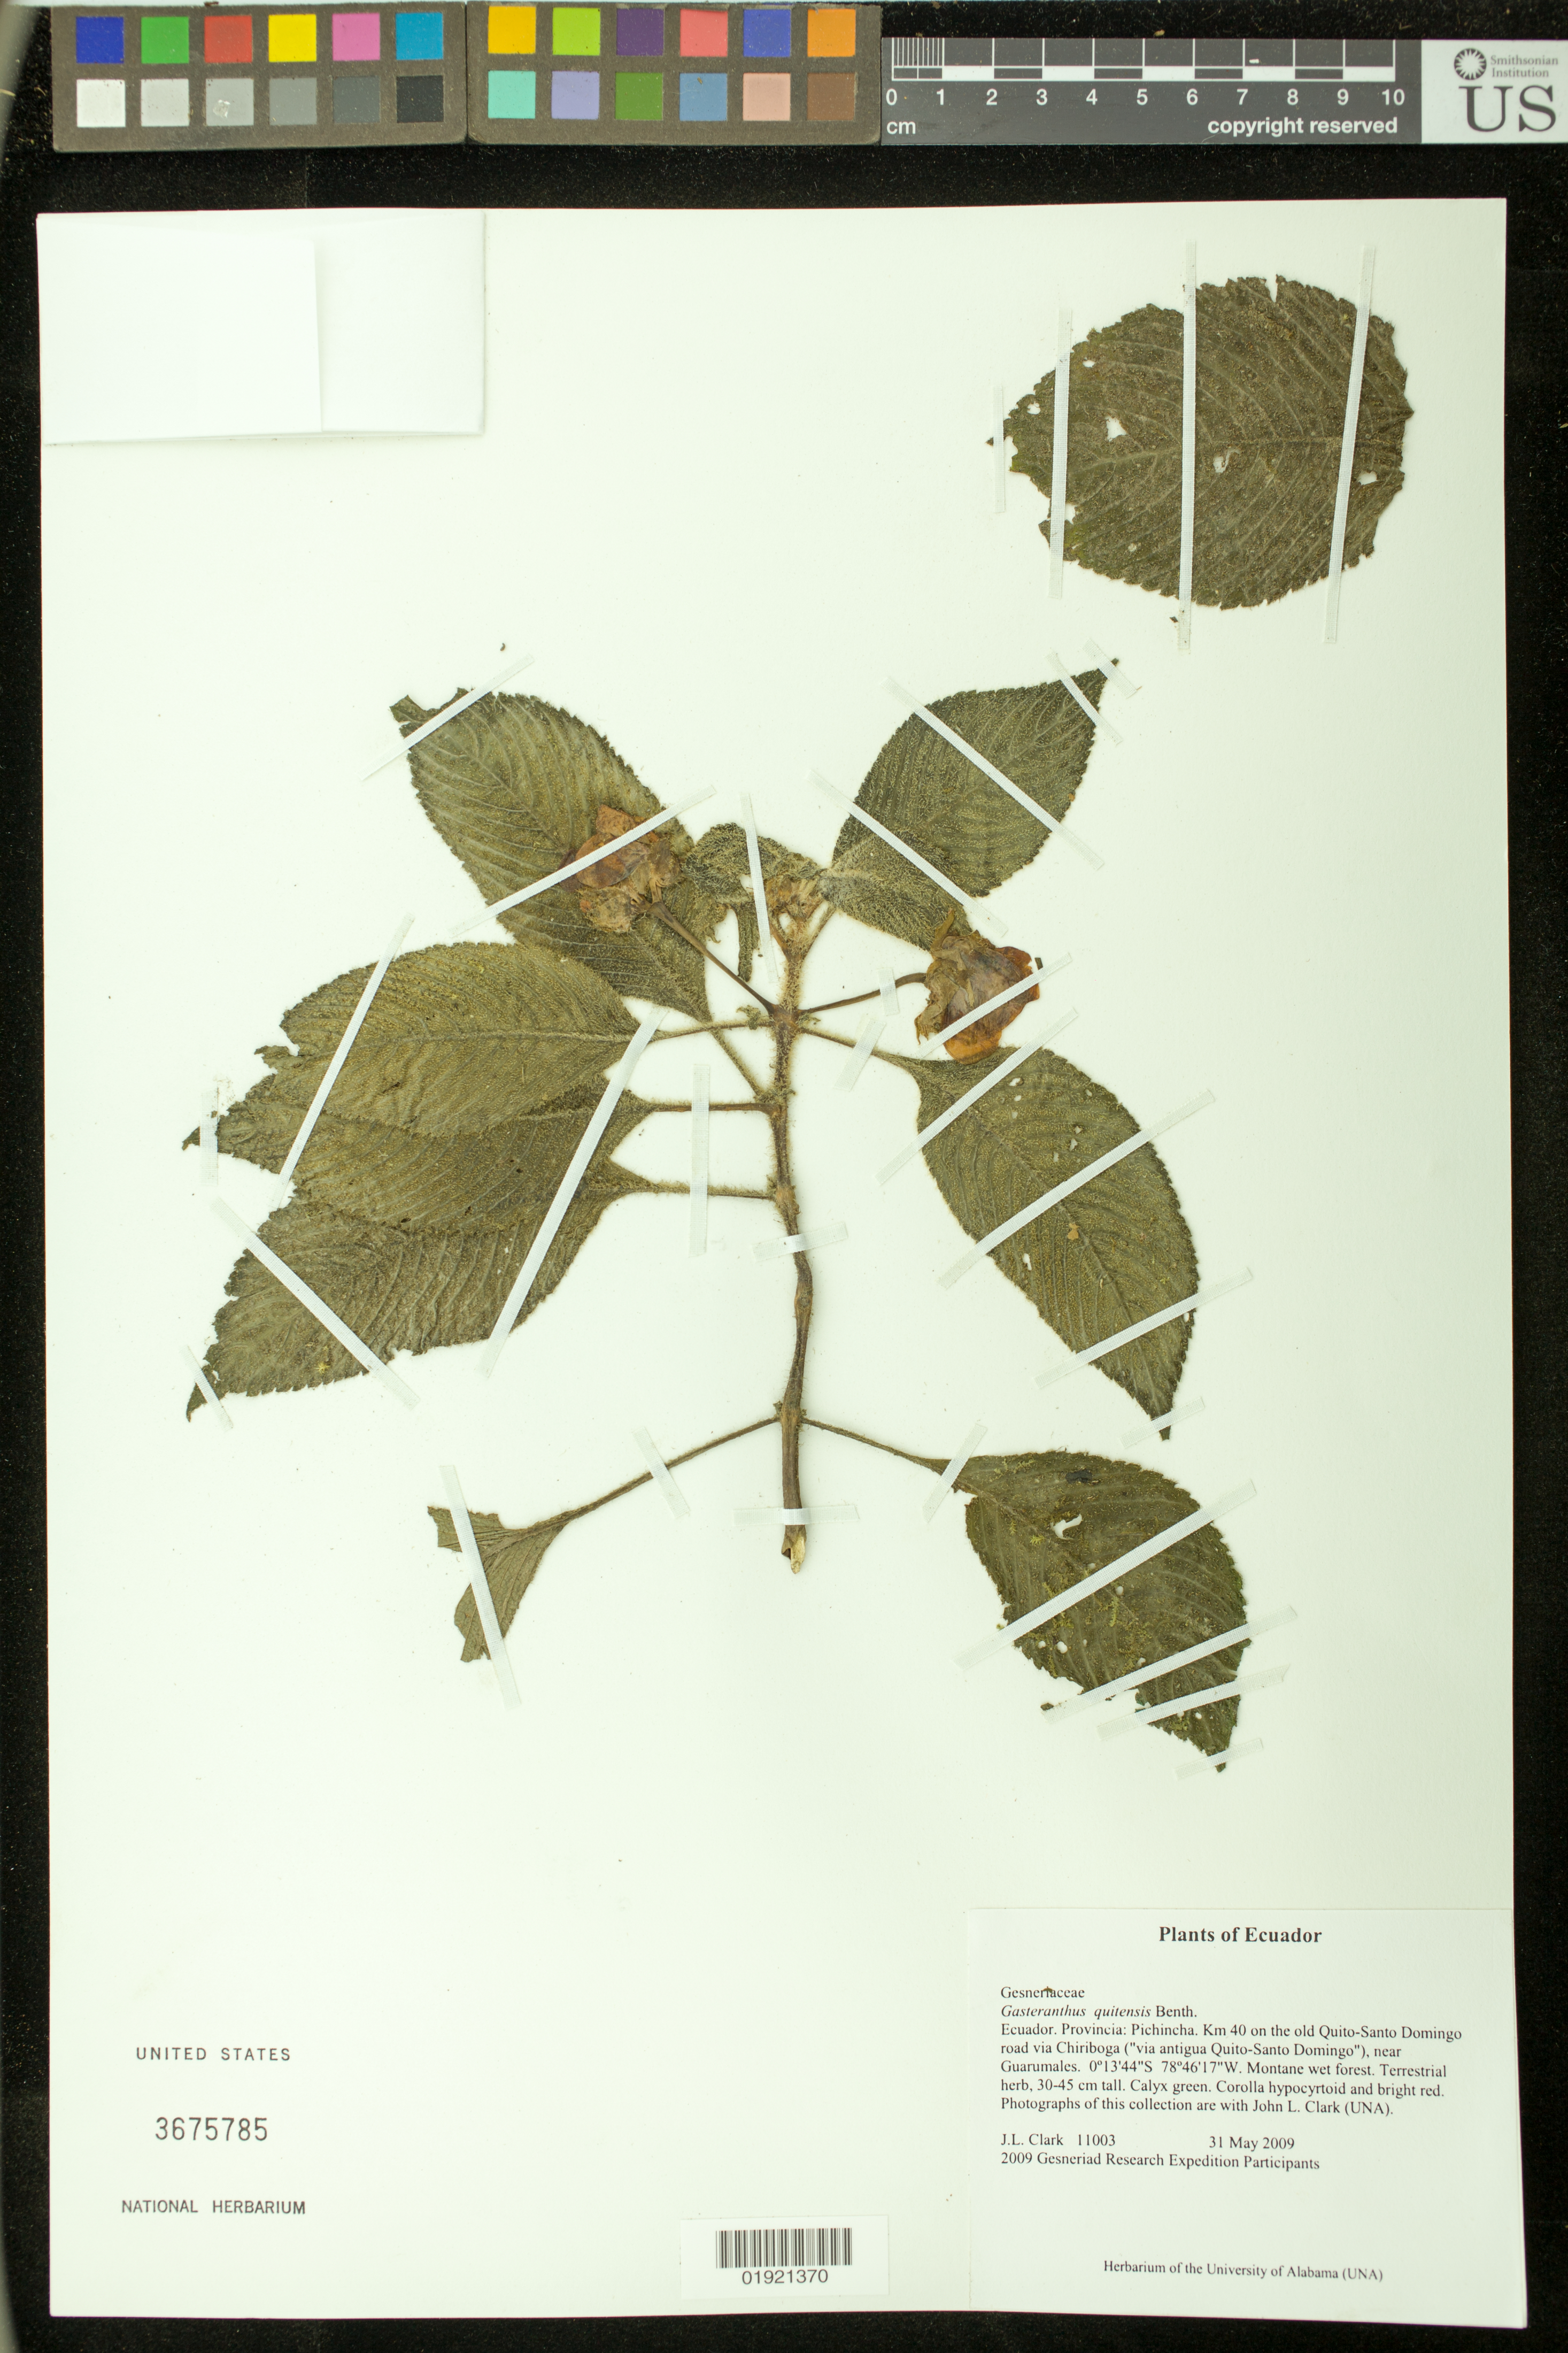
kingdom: Plantae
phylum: Tracheophyta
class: Magnoliopsida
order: Lamiales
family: Gesneriaceae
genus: Gasteranthus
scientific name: Gasteranthus quitensis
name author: Benth.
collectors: J. L. Clark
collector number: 11003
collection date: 2009-05-31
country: Ecuador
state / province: Pichincha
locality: Km 40 on the old Quito-Santo Domingo road via Chiriboga ("via antigua Quito-Santo Domingo"), near Guarumales.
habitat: Montane wet forest.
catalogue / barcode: US 3675785